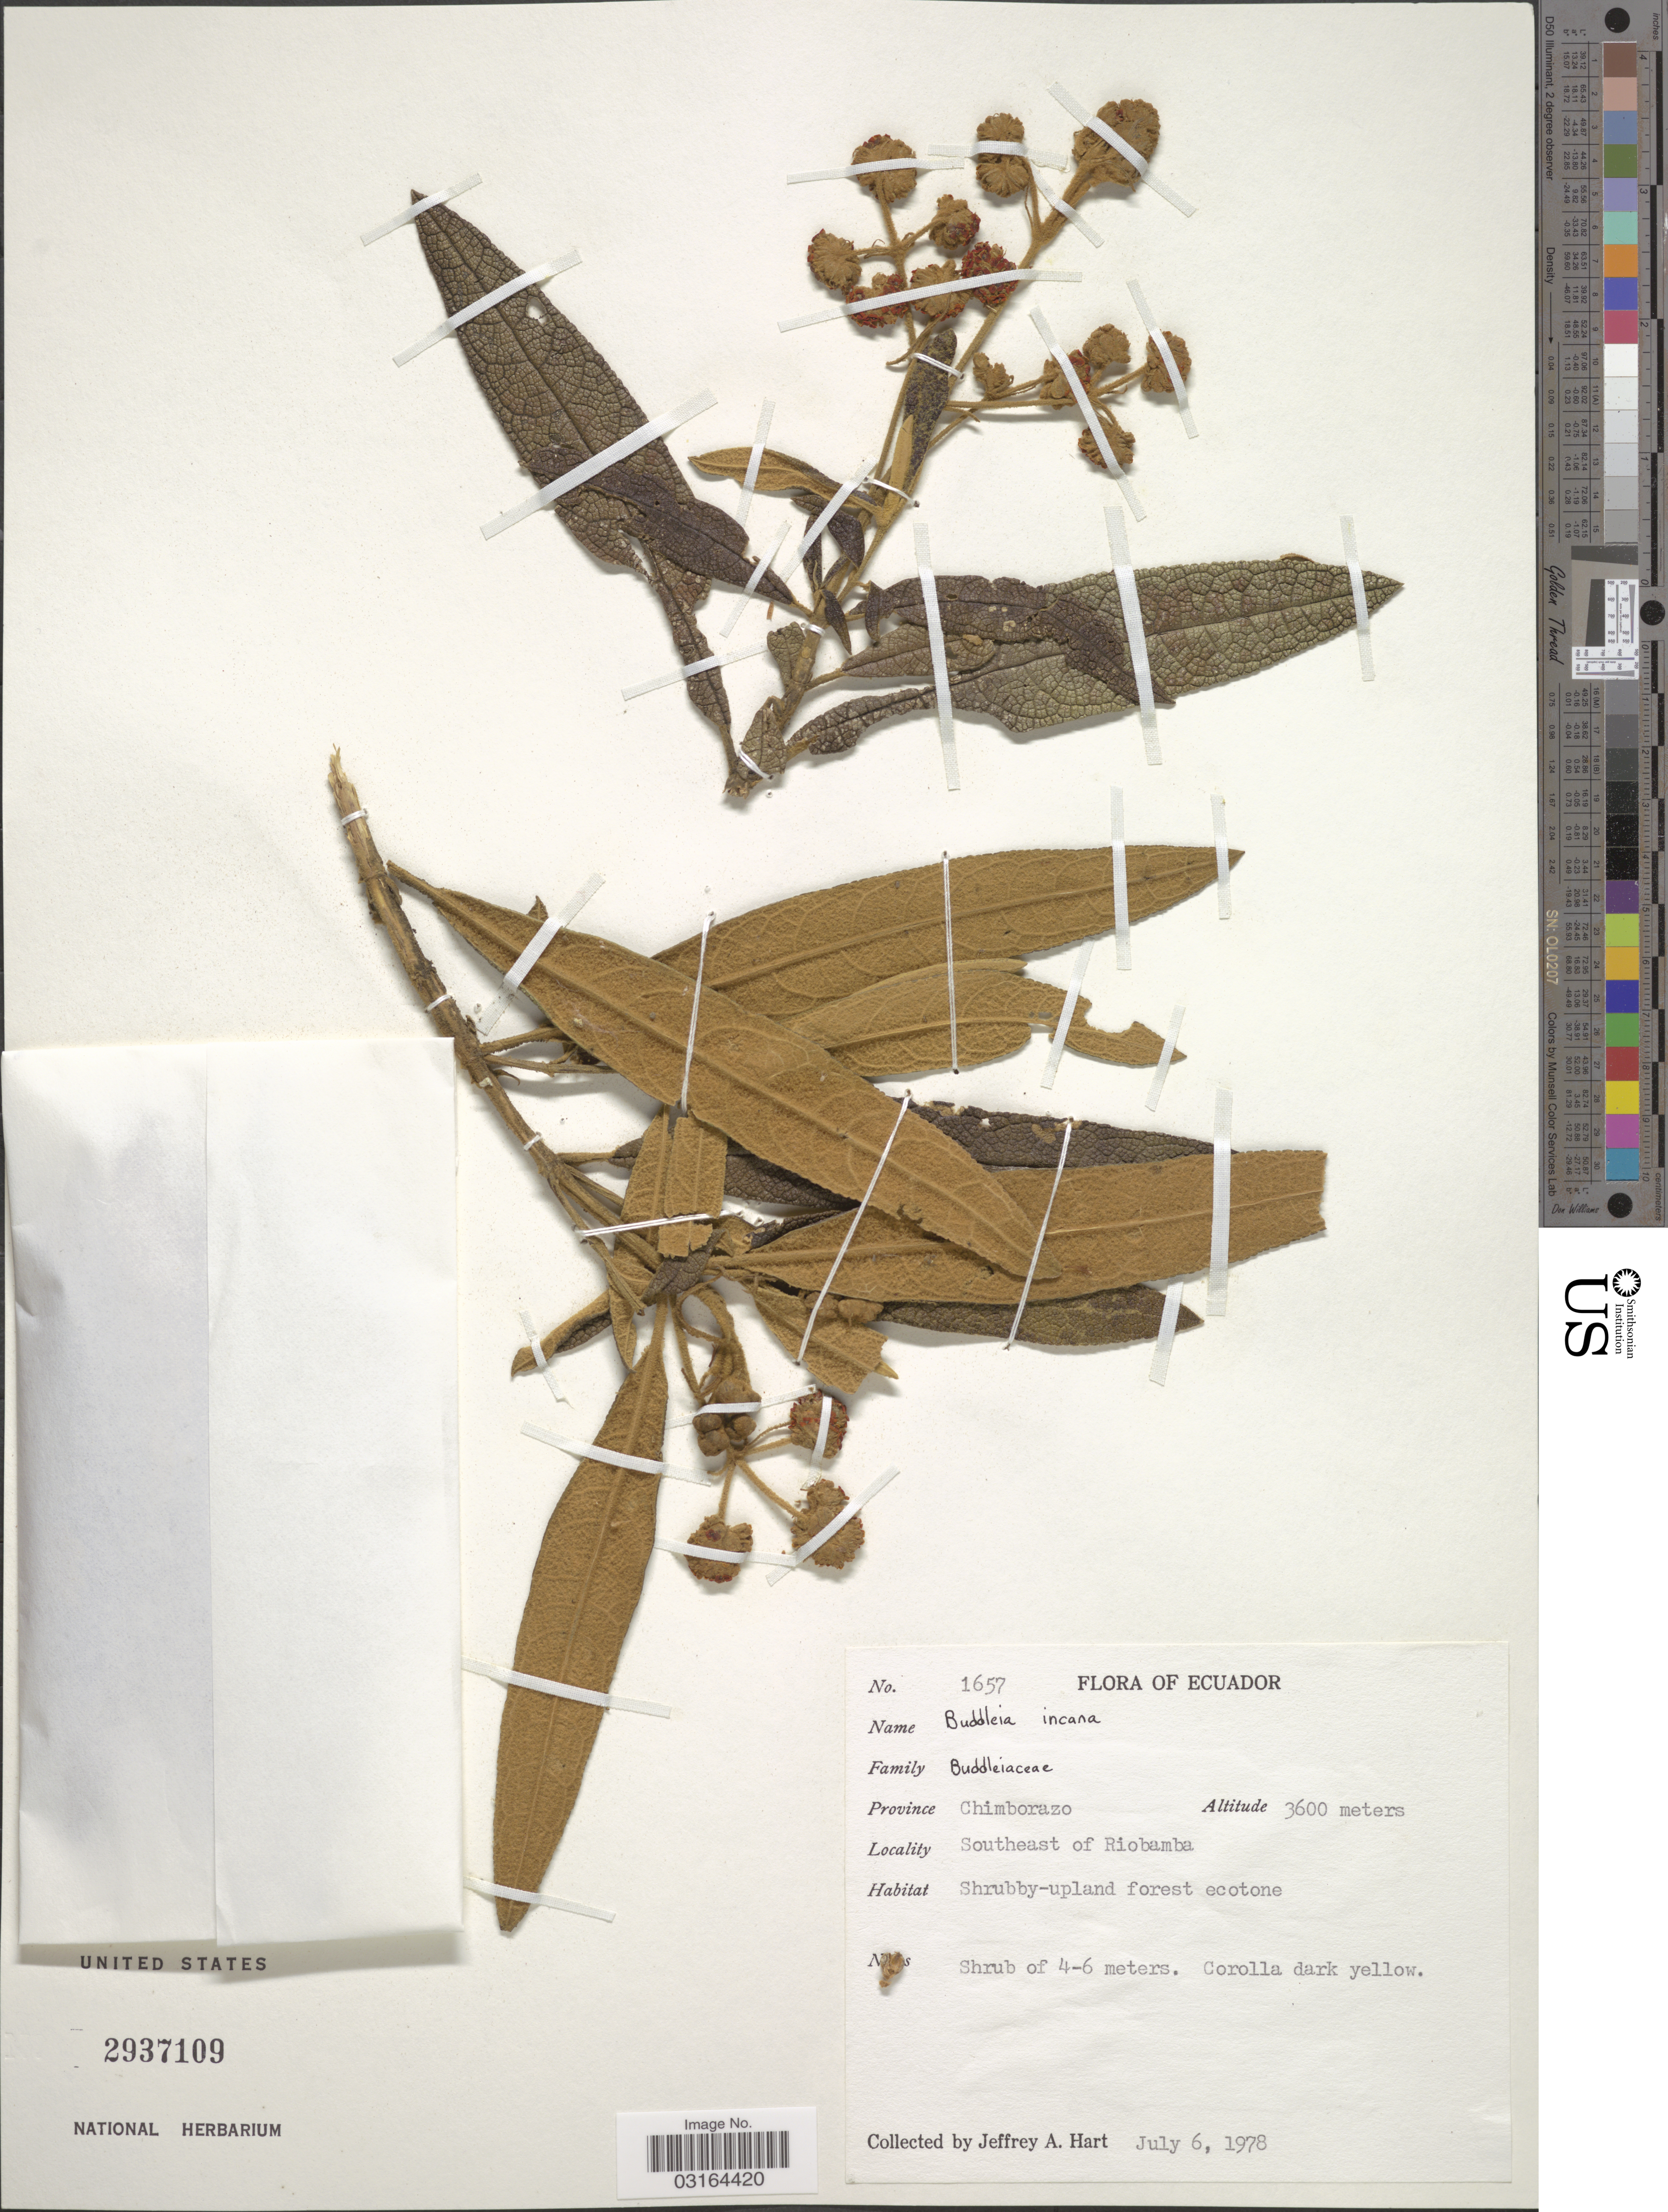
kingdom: Plantae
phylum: Tracheophyta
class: Magnoliopsida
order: Lamiales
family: Scrophulariaceae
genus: Buddleja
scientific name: Buddleja incana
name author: Ruiz & Pav.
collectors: J. A. Hart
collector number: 1657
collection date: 1978-07-06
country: Ecuador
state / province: Chimborazo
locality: Southeast of Riobamba.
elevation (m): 3600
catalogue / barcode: US 2937109